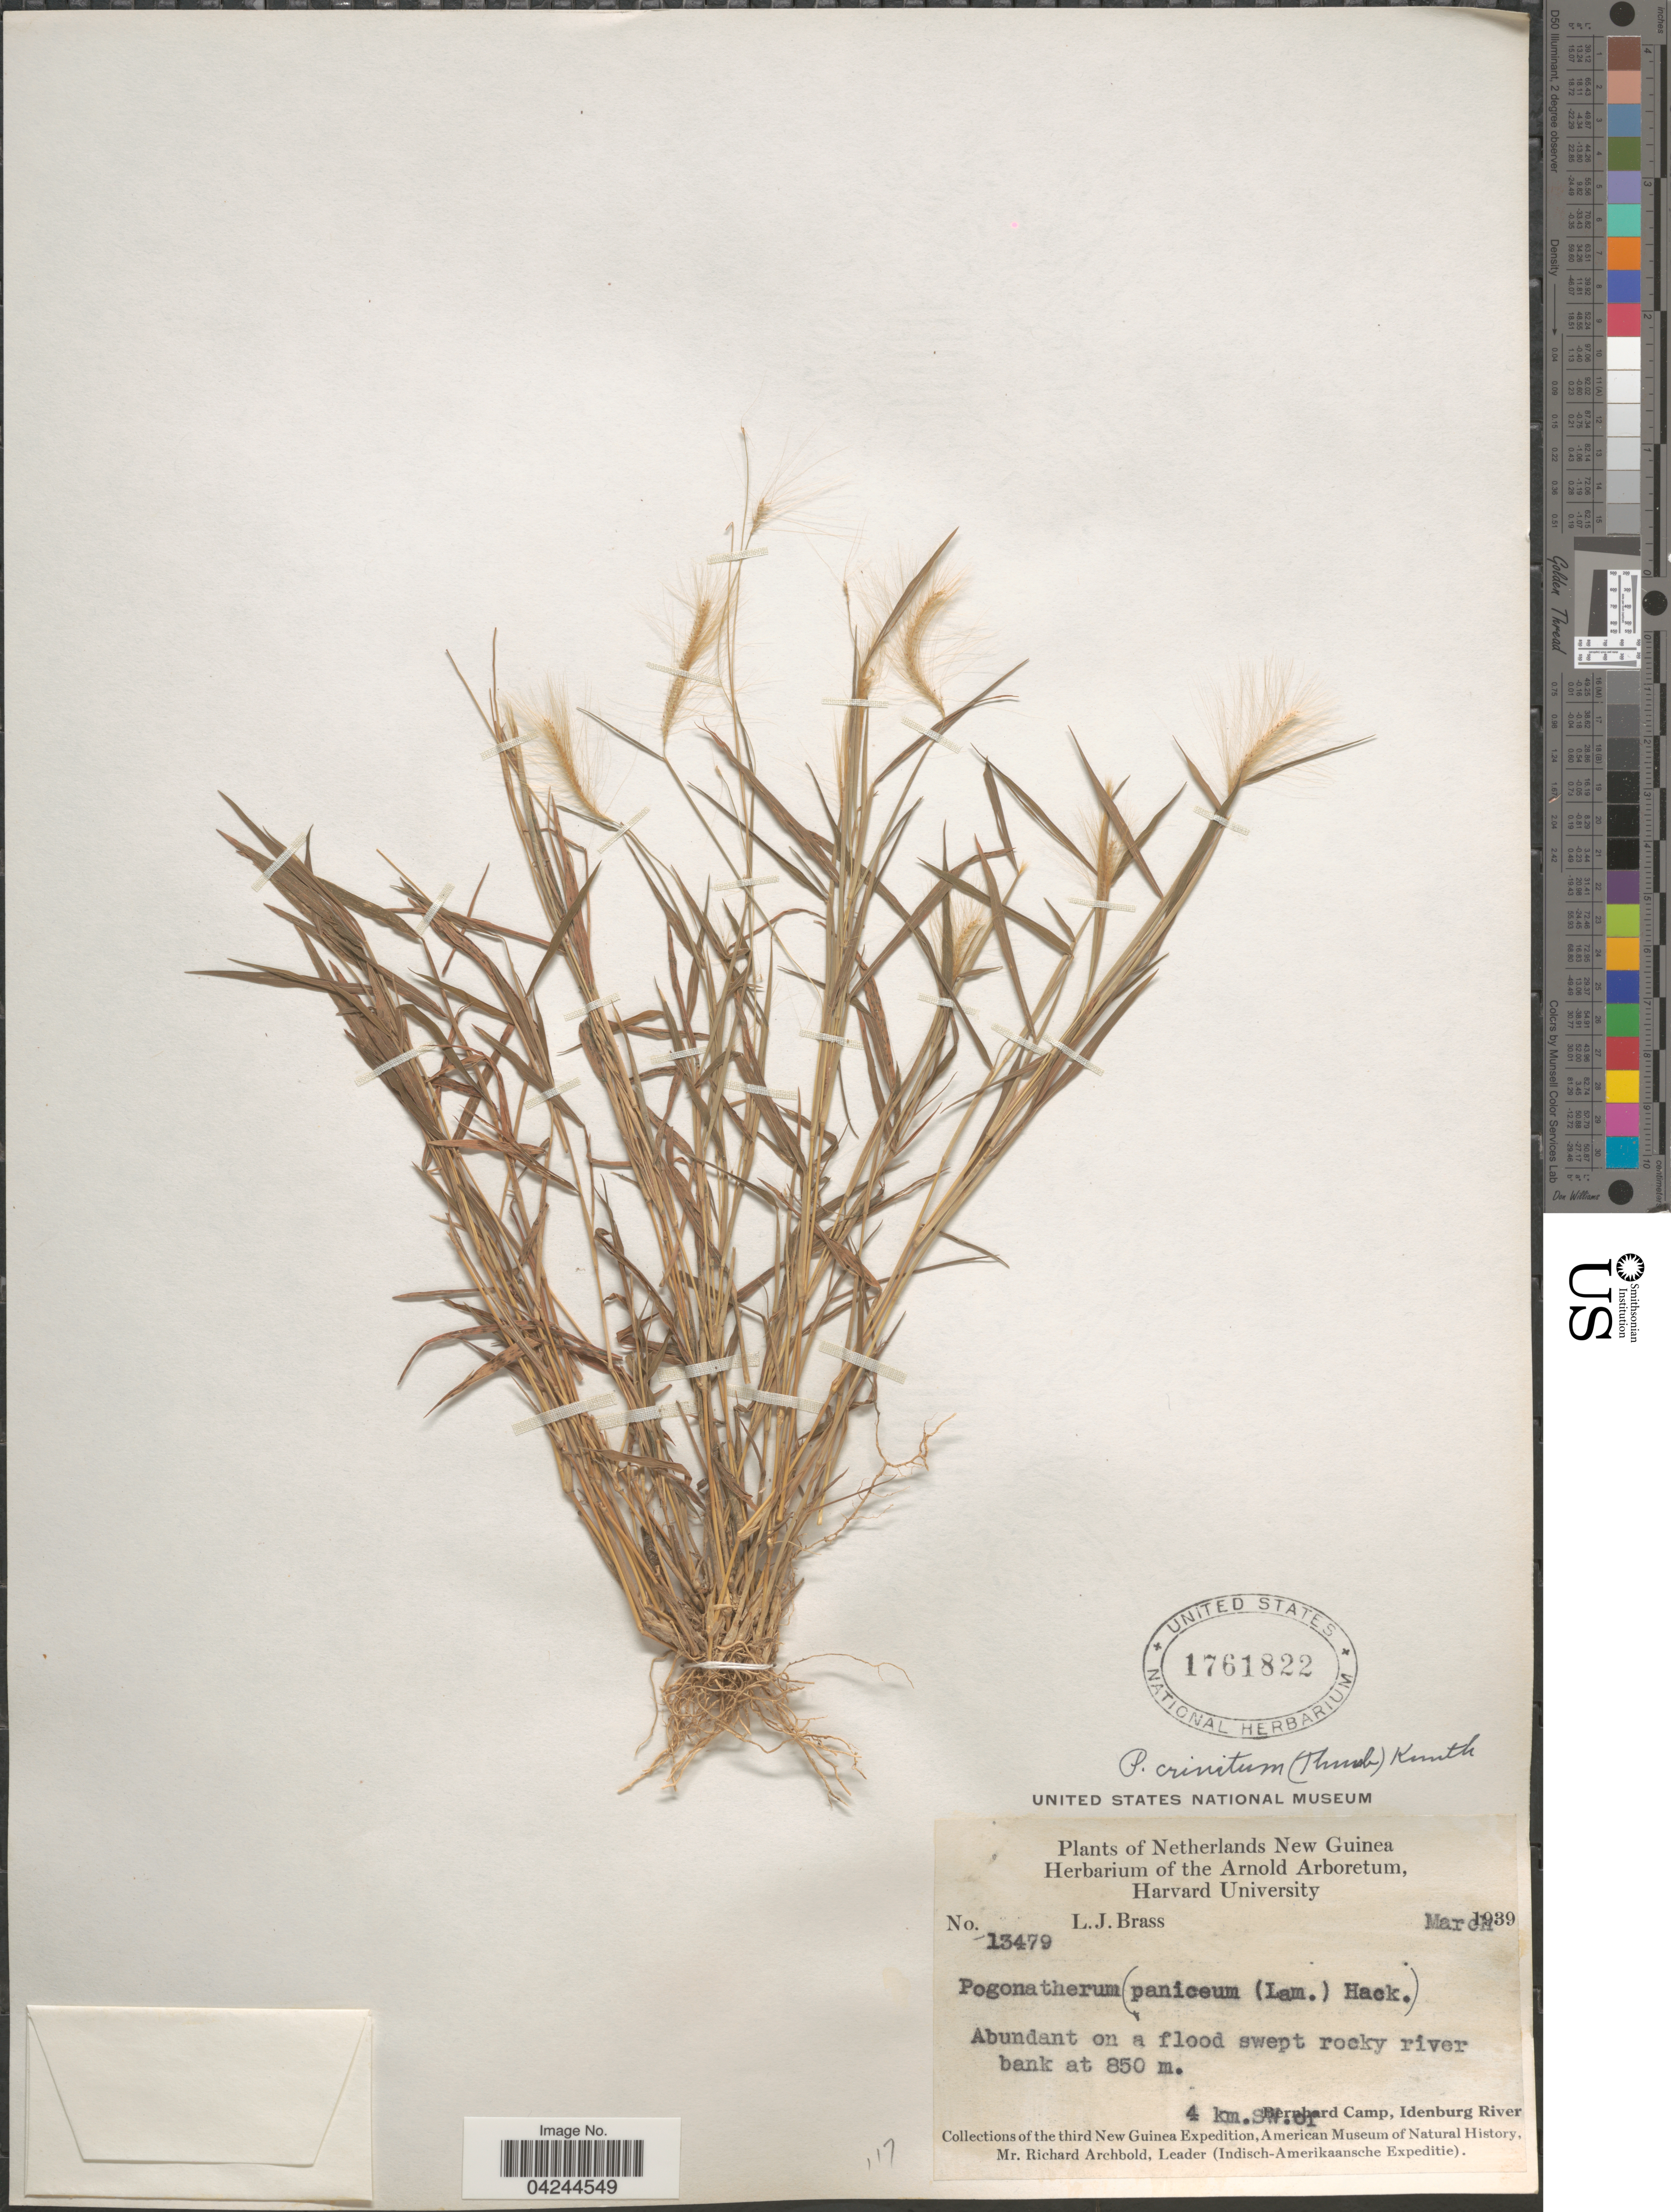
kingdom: Plantae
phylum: Tracheophyta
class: Liliopsida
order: Poales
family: Poaceae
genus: Pogonatherum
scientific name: Pogonatherum crinitum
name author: (Thunb.) Kunth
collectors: L. J. Brass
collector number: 13479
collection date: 1939-03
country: Indonesia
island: New Guinea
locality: Netherlands New Guinea. Abundant on a flood swept rocky river bank. 4 km. SW. of Bernhard Camp, Idenburg River. The third New Guinea Expedition, American Museum of Natural History.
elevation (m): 850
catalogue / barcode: US 1761822